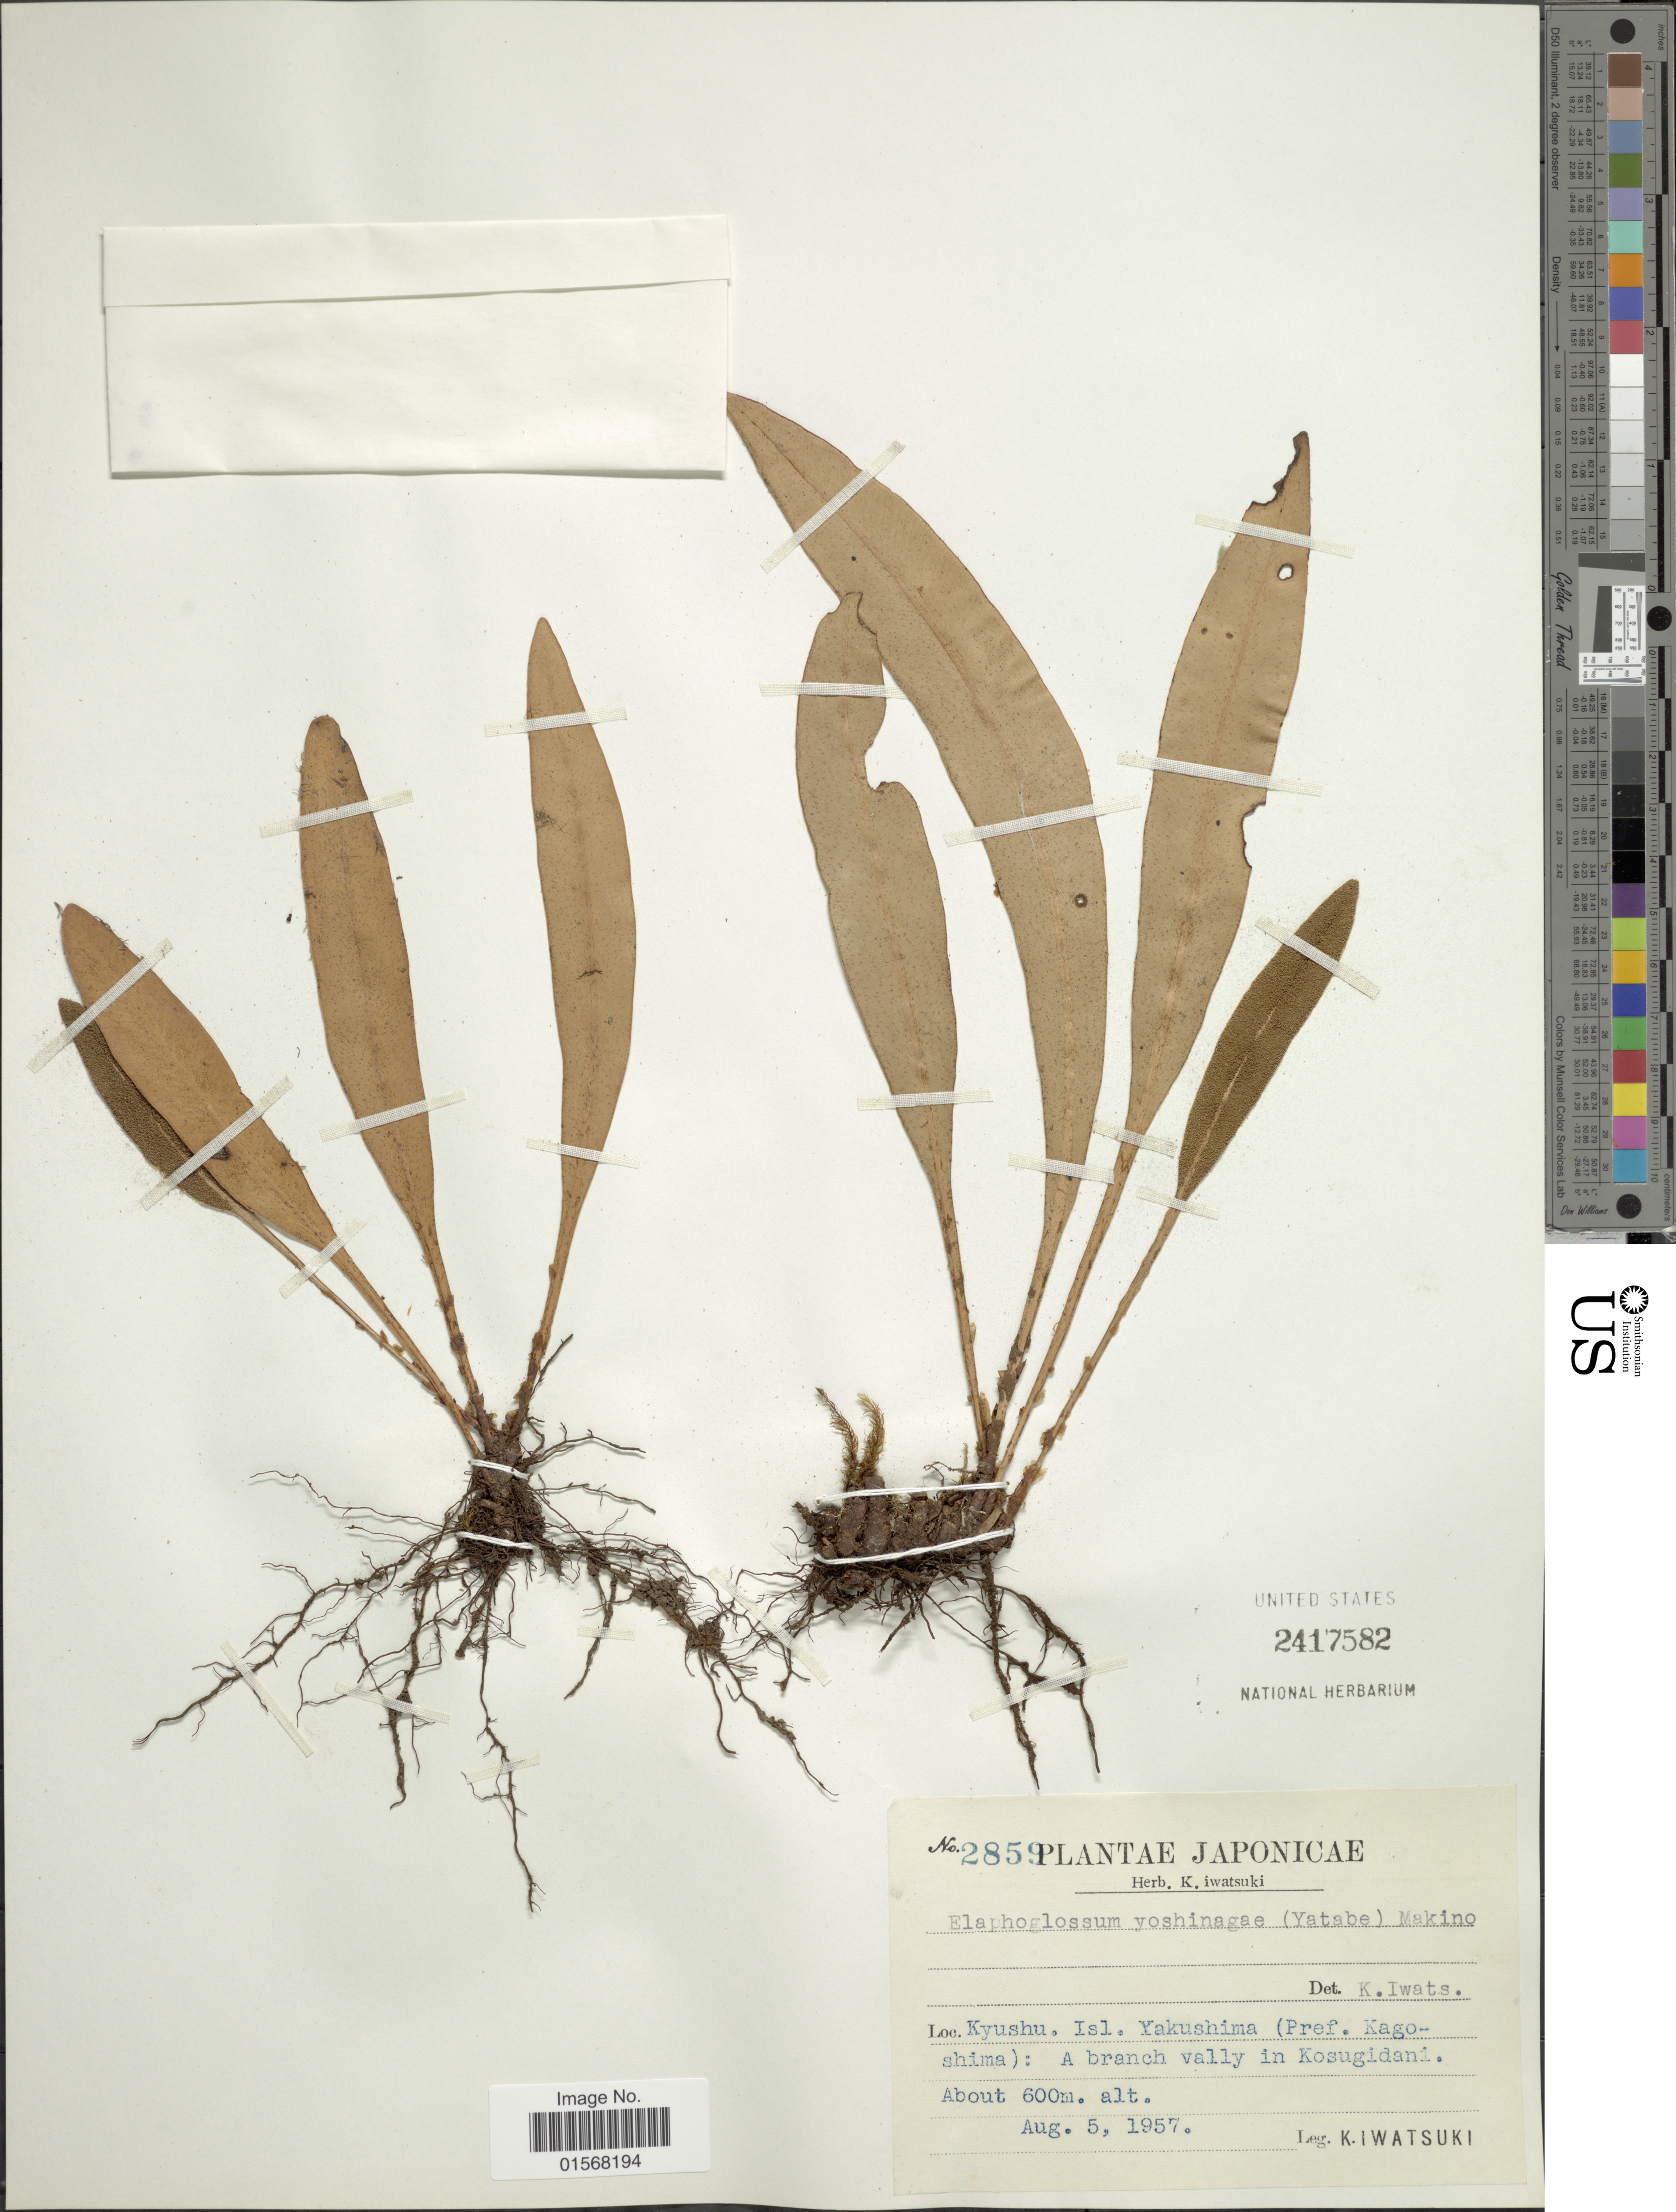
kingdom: Plantae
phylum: Tracheophyta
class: Polypodiopsida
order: Polypodiales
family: Dryopteridaceae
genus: Elaphoglossum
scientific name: Elaphoglossum yoshinagae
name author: (Yatabe) Makino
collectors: K. Iwatsuki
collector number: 2589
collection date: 1957-08-05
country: Japan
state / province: Kagosima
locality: Kyushu, Isl. Yakushima (Pref. Kagoshima): A branch valley in Kosugidani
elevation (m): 600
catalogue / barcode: US 2417582